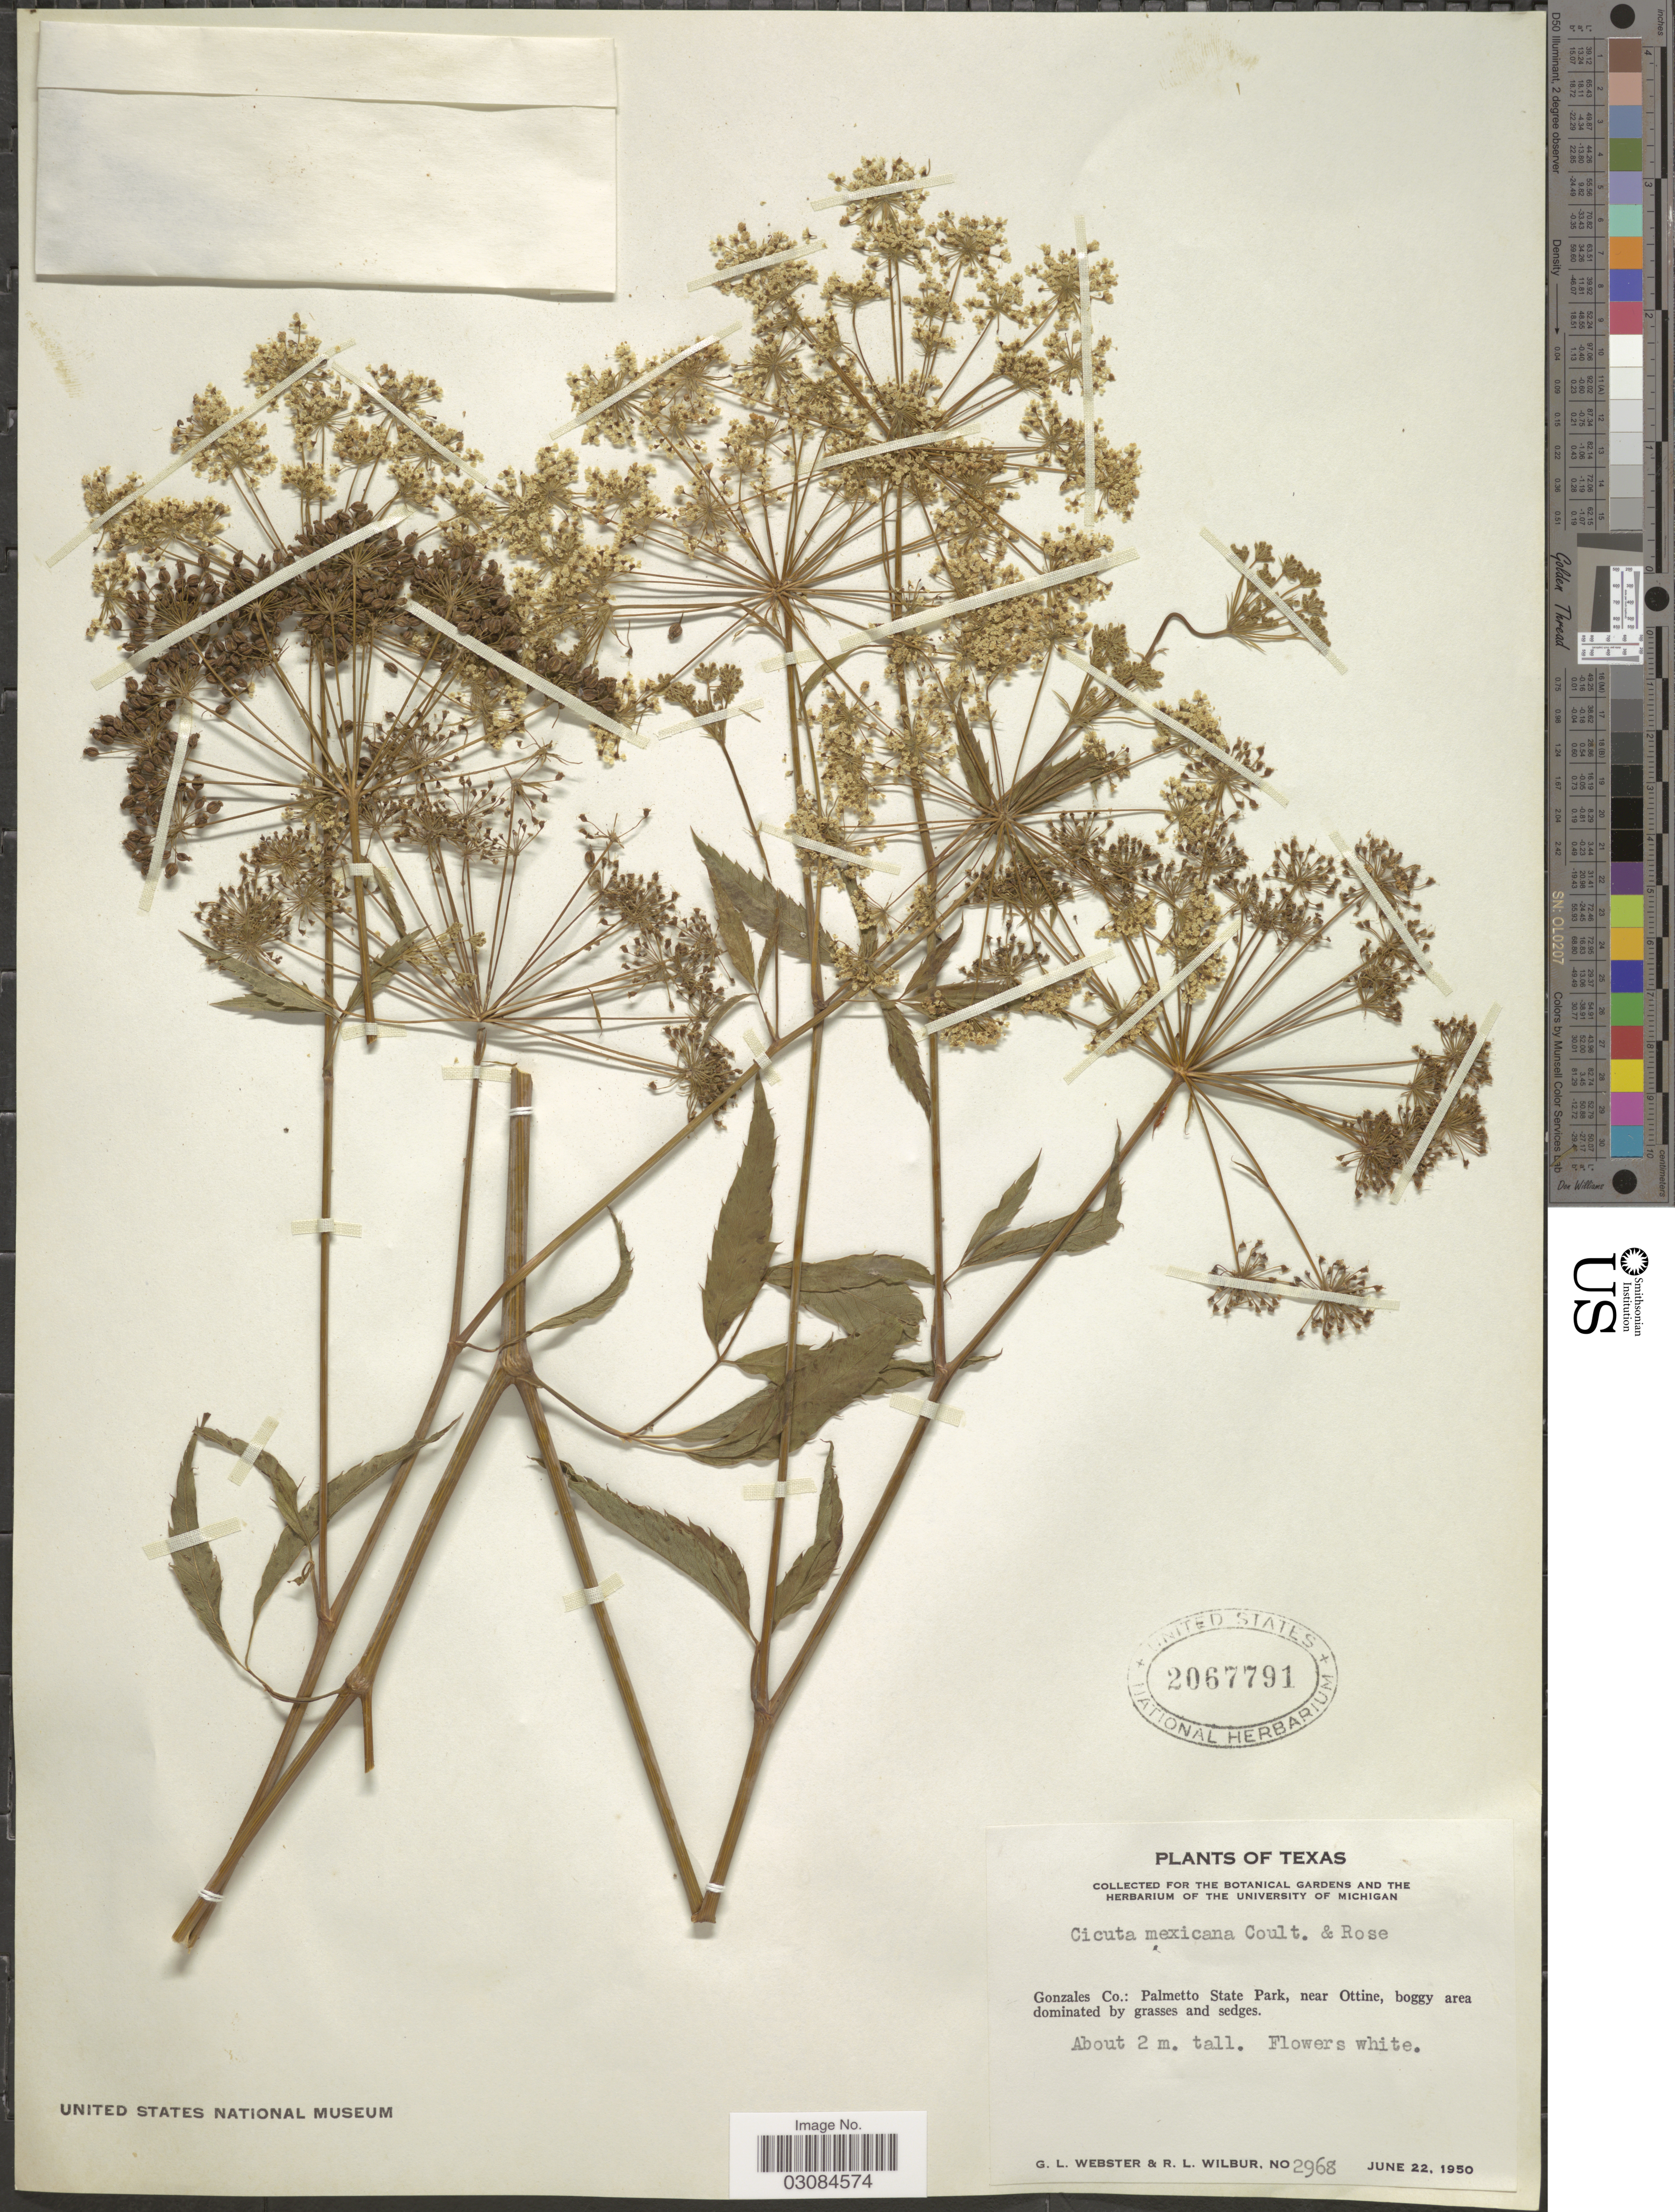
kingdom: Plantae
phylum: Tracheophyta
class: Magnoliopsida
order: Apiales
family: Apiaceae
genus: Cicuta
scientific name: Cicuta mexicana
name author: J.M. Coult. & Rose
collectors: G. L. Webster & R. L. Wilbur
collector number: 2968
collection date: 1950-06-22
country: United States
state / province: Texas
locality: Gonzales Co.: Palmetto State Park, near Ottine, boggy area dominated by grasses and sedges.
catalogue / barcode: US 2067791